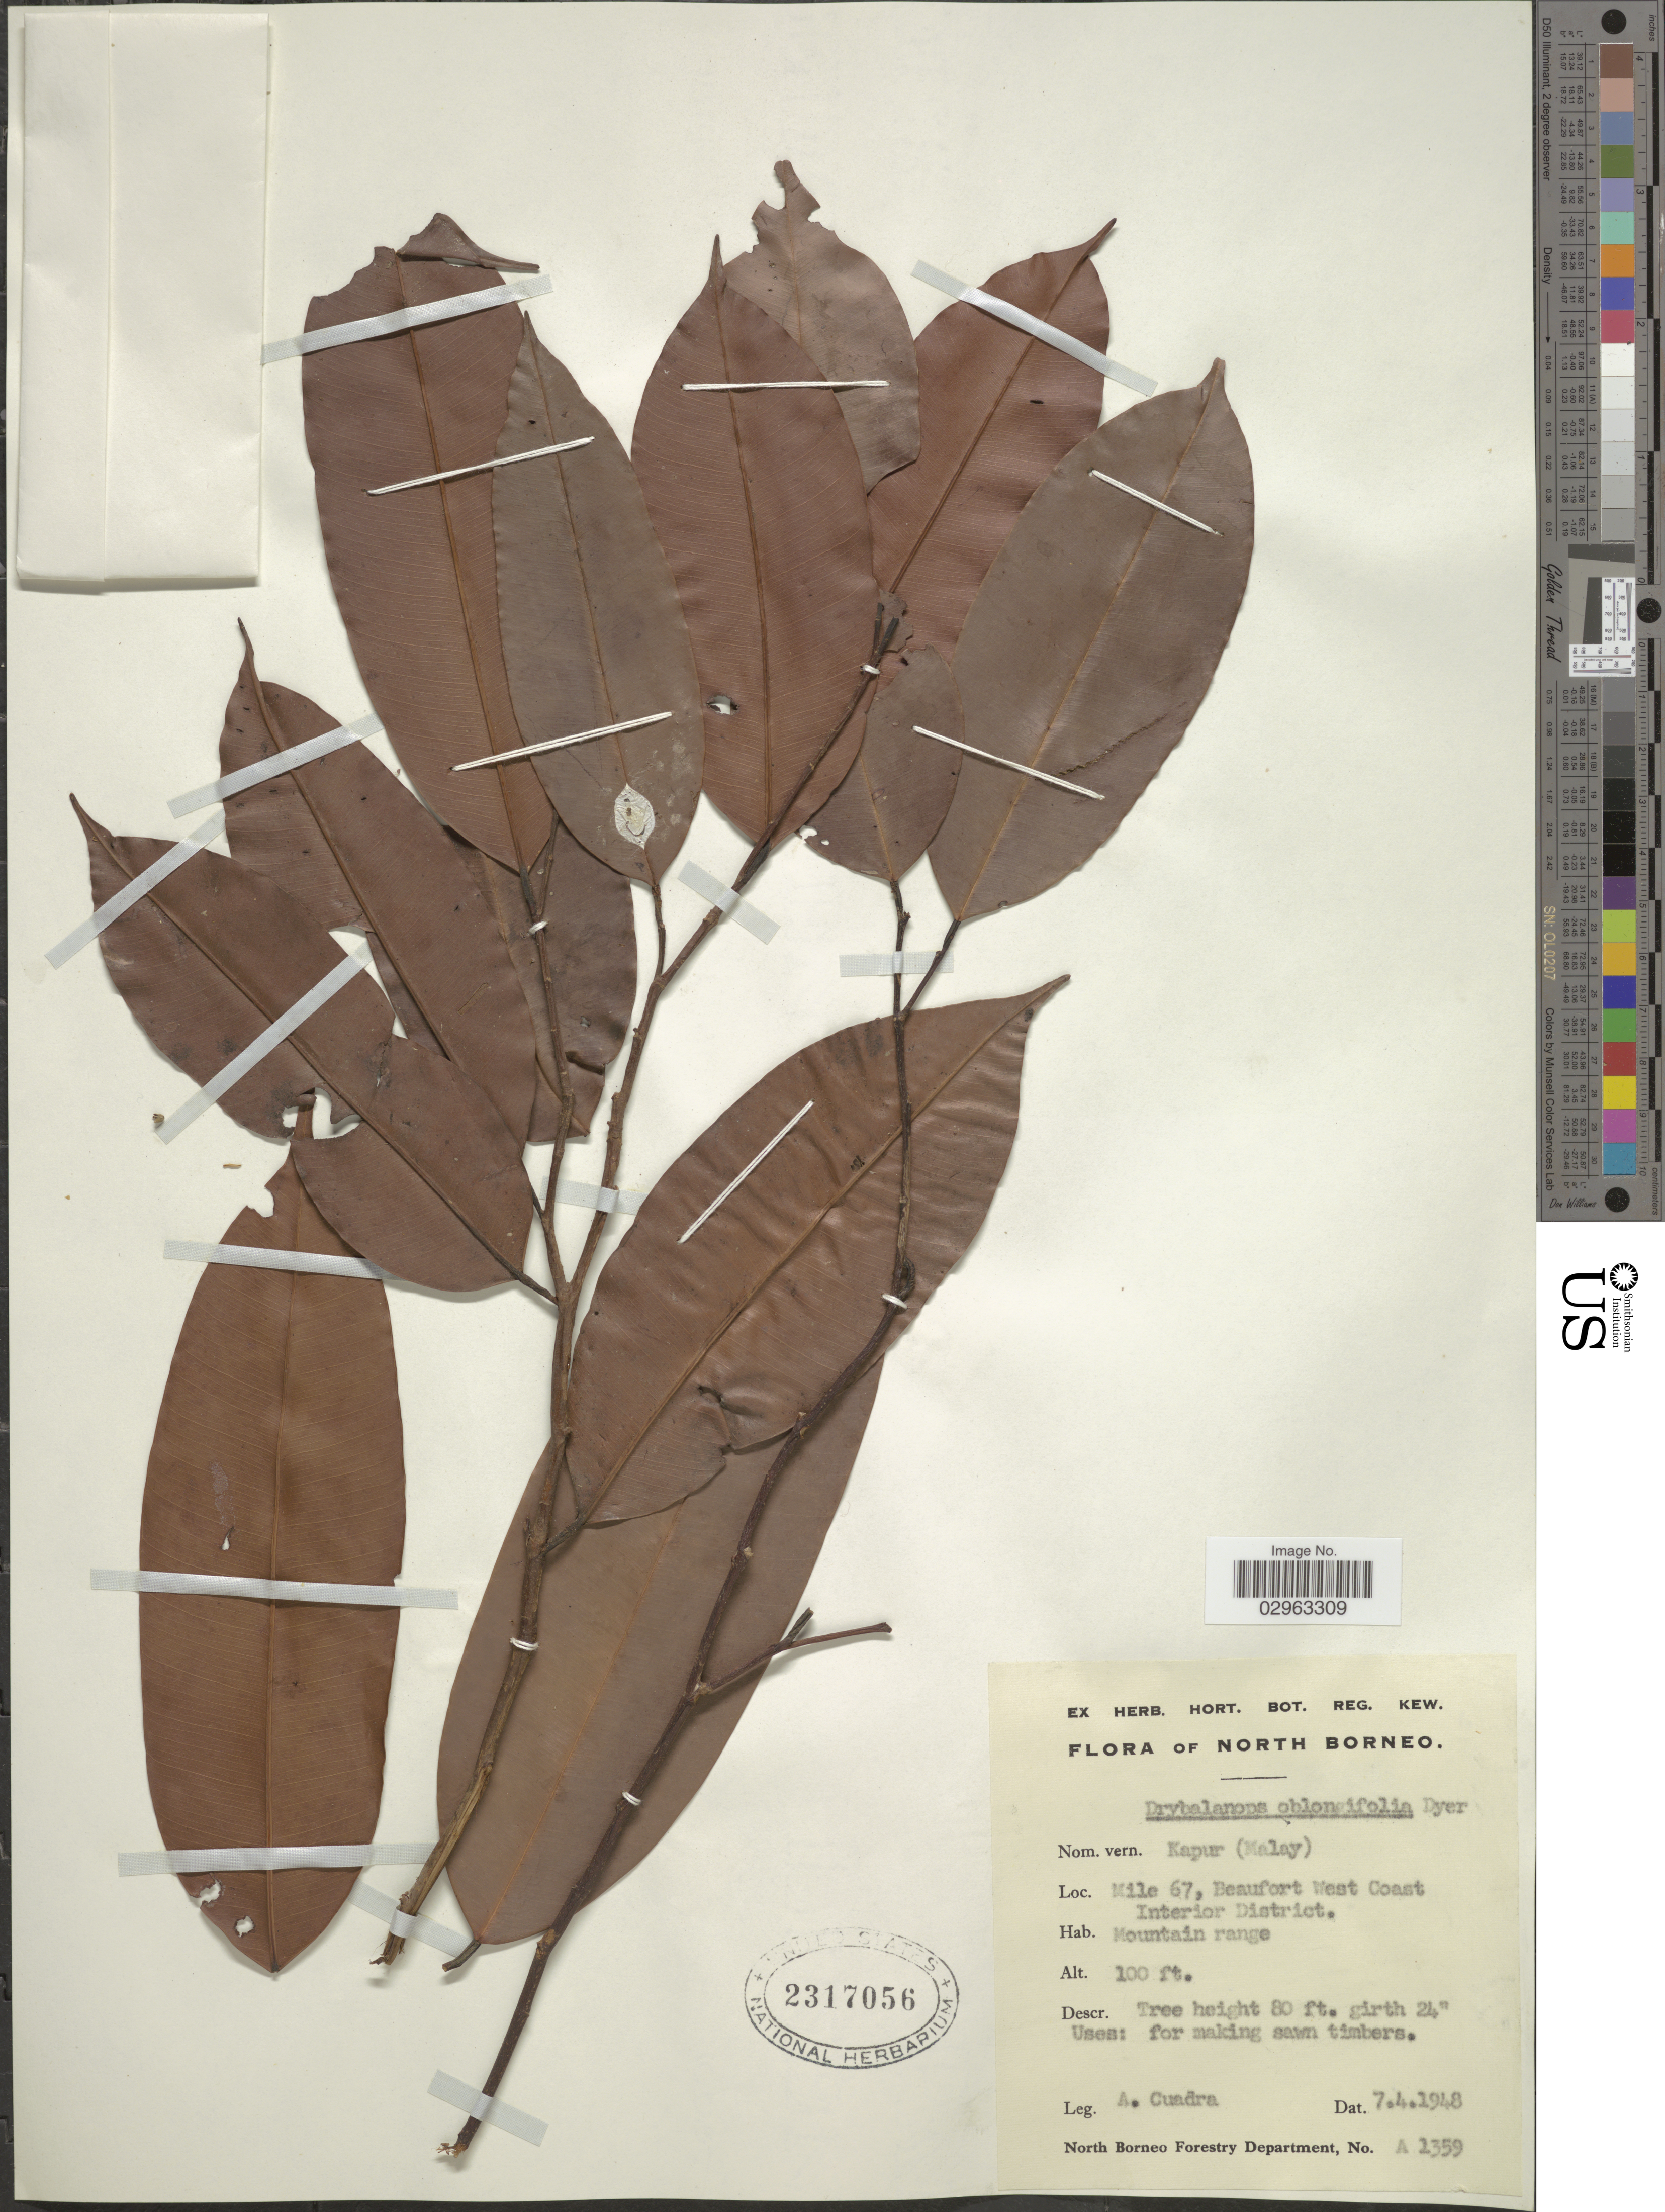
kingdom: Plantae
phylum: Tracheophyta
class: Magnoliopsida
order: Malvales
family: Dipterocarpaceae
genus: Dryobalanops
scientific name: Dryobalanops oblongifolia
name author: Dyer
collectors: A. Cuadra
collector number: A1359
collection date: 1948-04-07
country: Malaysia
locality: Mile 67, Beaufort West Coast Interior District.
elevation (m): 30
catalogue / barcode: US 2317056